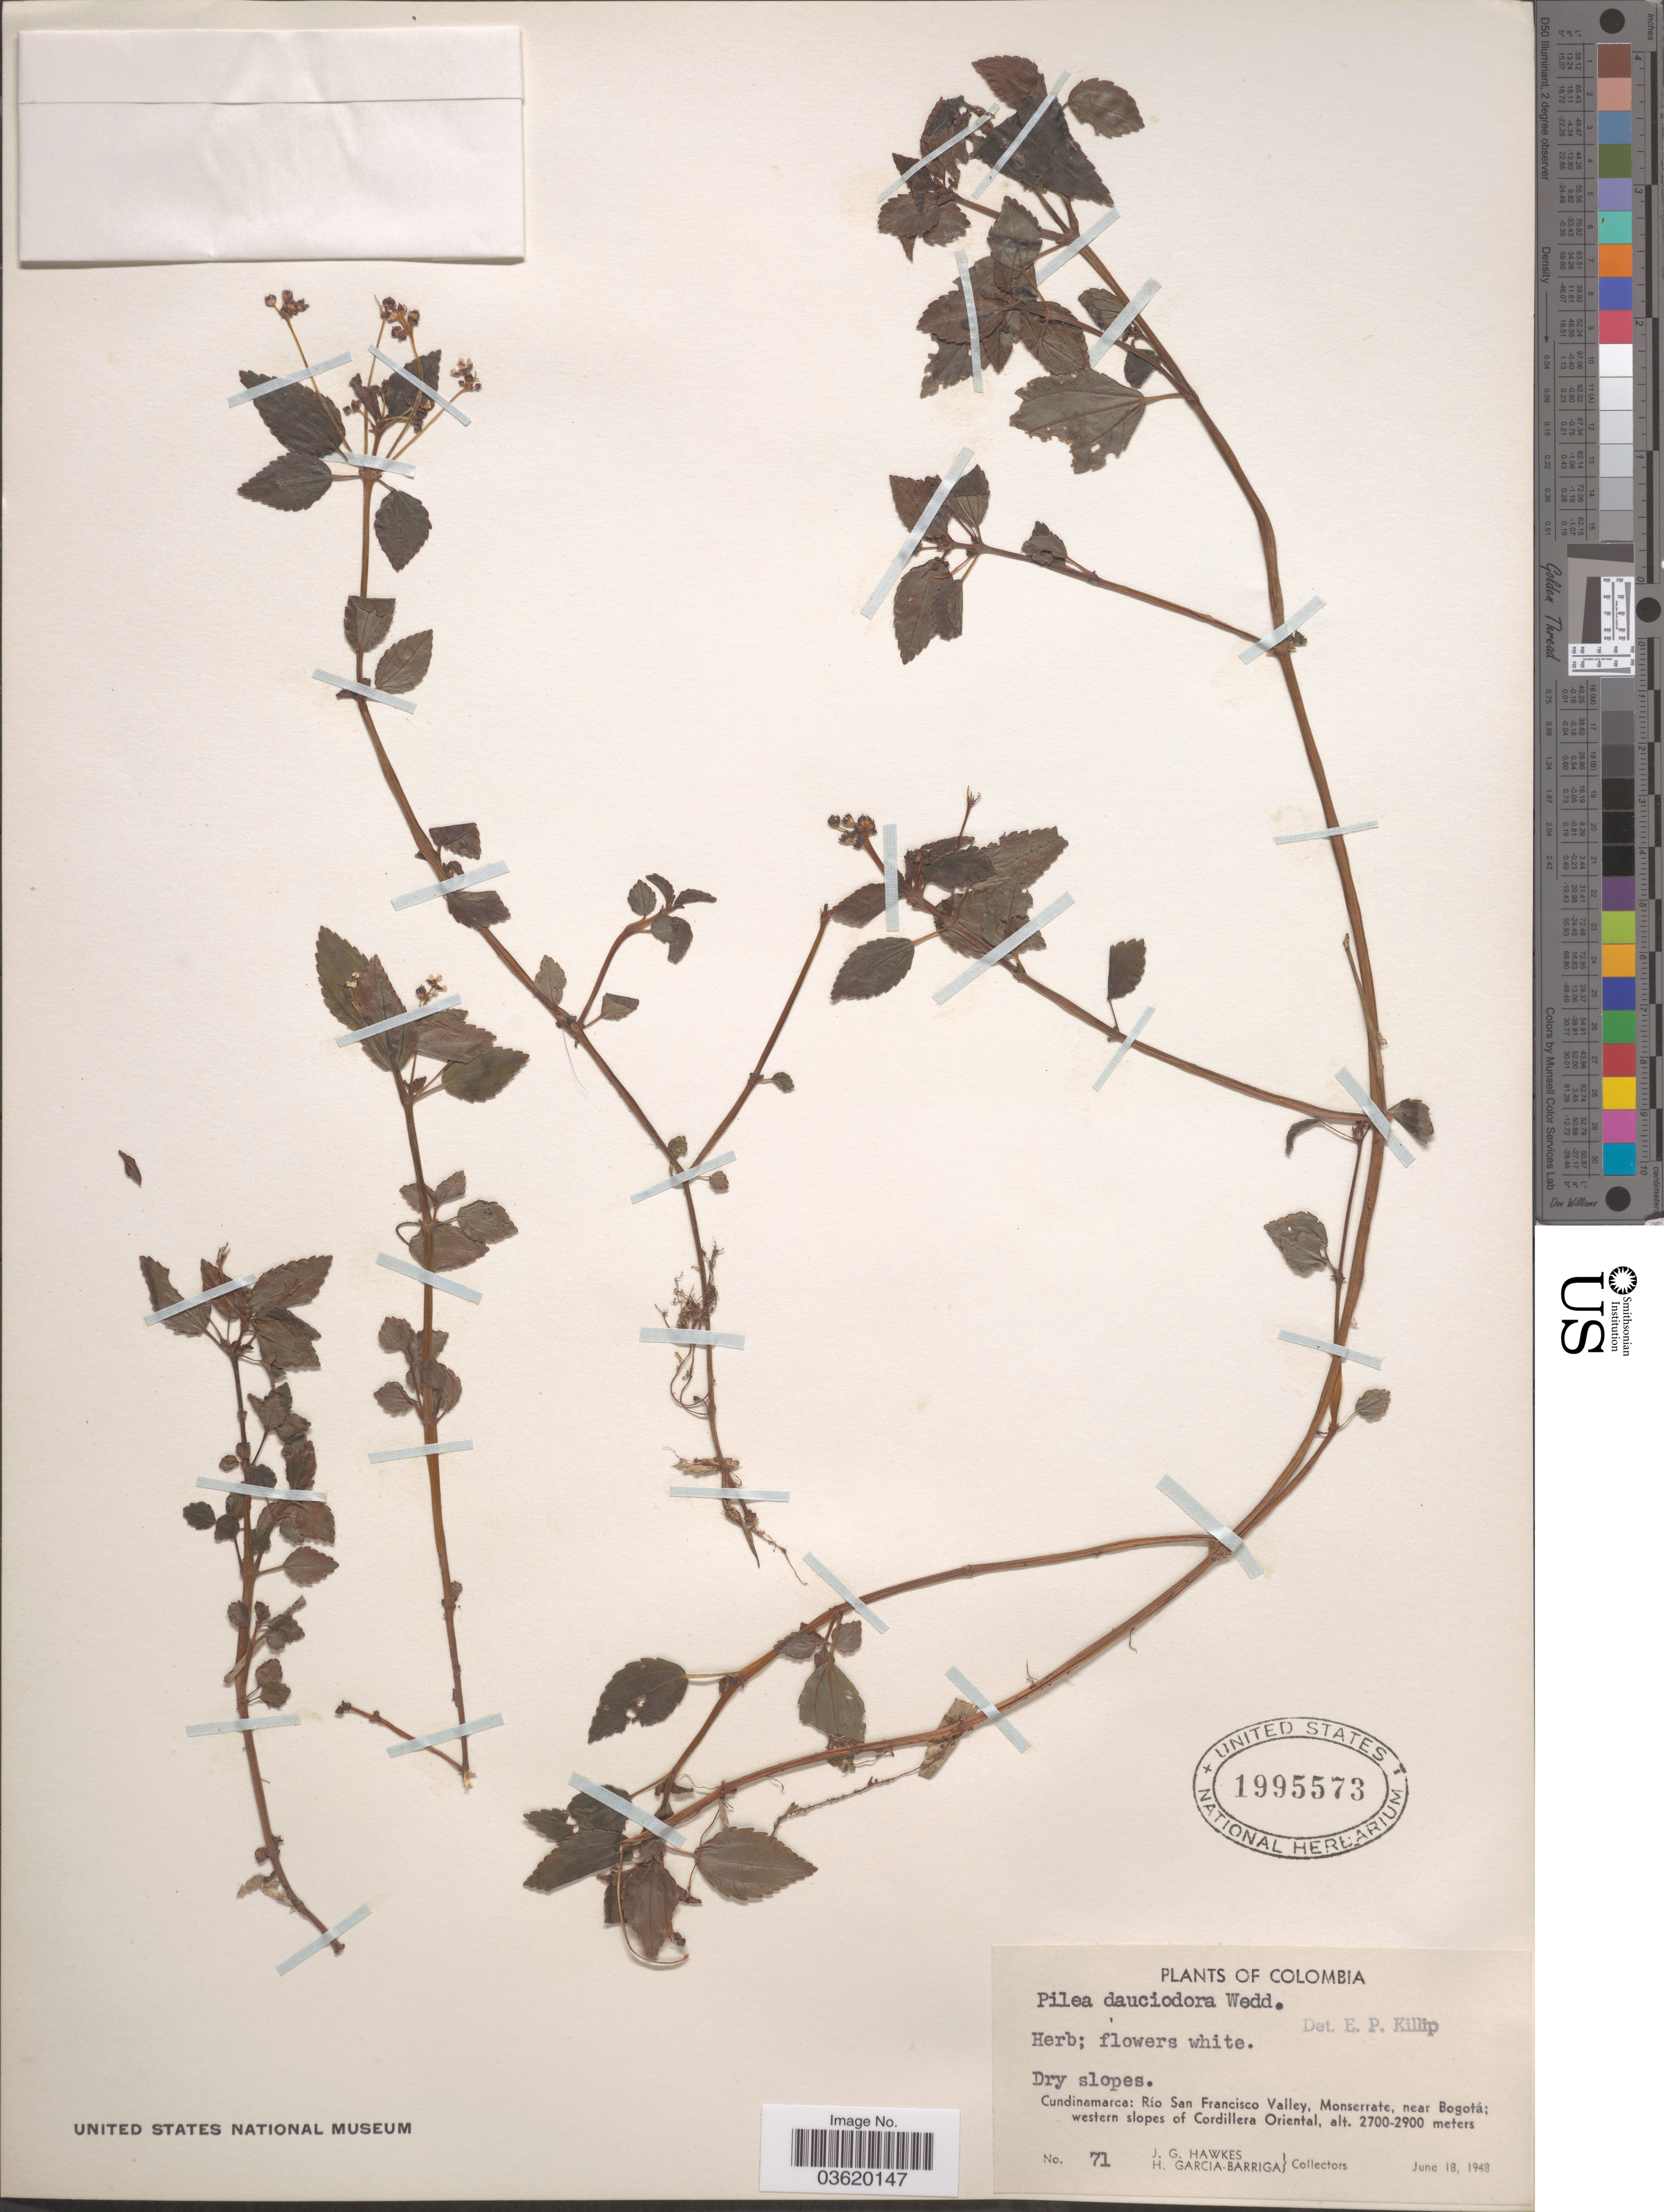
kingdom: Plantae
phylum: Tracheophyta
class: Magnoliopsida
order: Rosales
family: Urticaceae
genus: Pilea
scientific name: Pilea dauciodora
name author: Pav. ex Wedd.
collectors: J. Hawkes & H. García Barriga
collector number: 71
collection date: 1948-06-18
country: Colombia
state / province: Cundinamarca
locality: Río San Francisco Valley, Monserrate, near Bogotá; western slopes of Cordillera Oriental.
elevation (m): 2700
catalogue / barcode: US 1995573